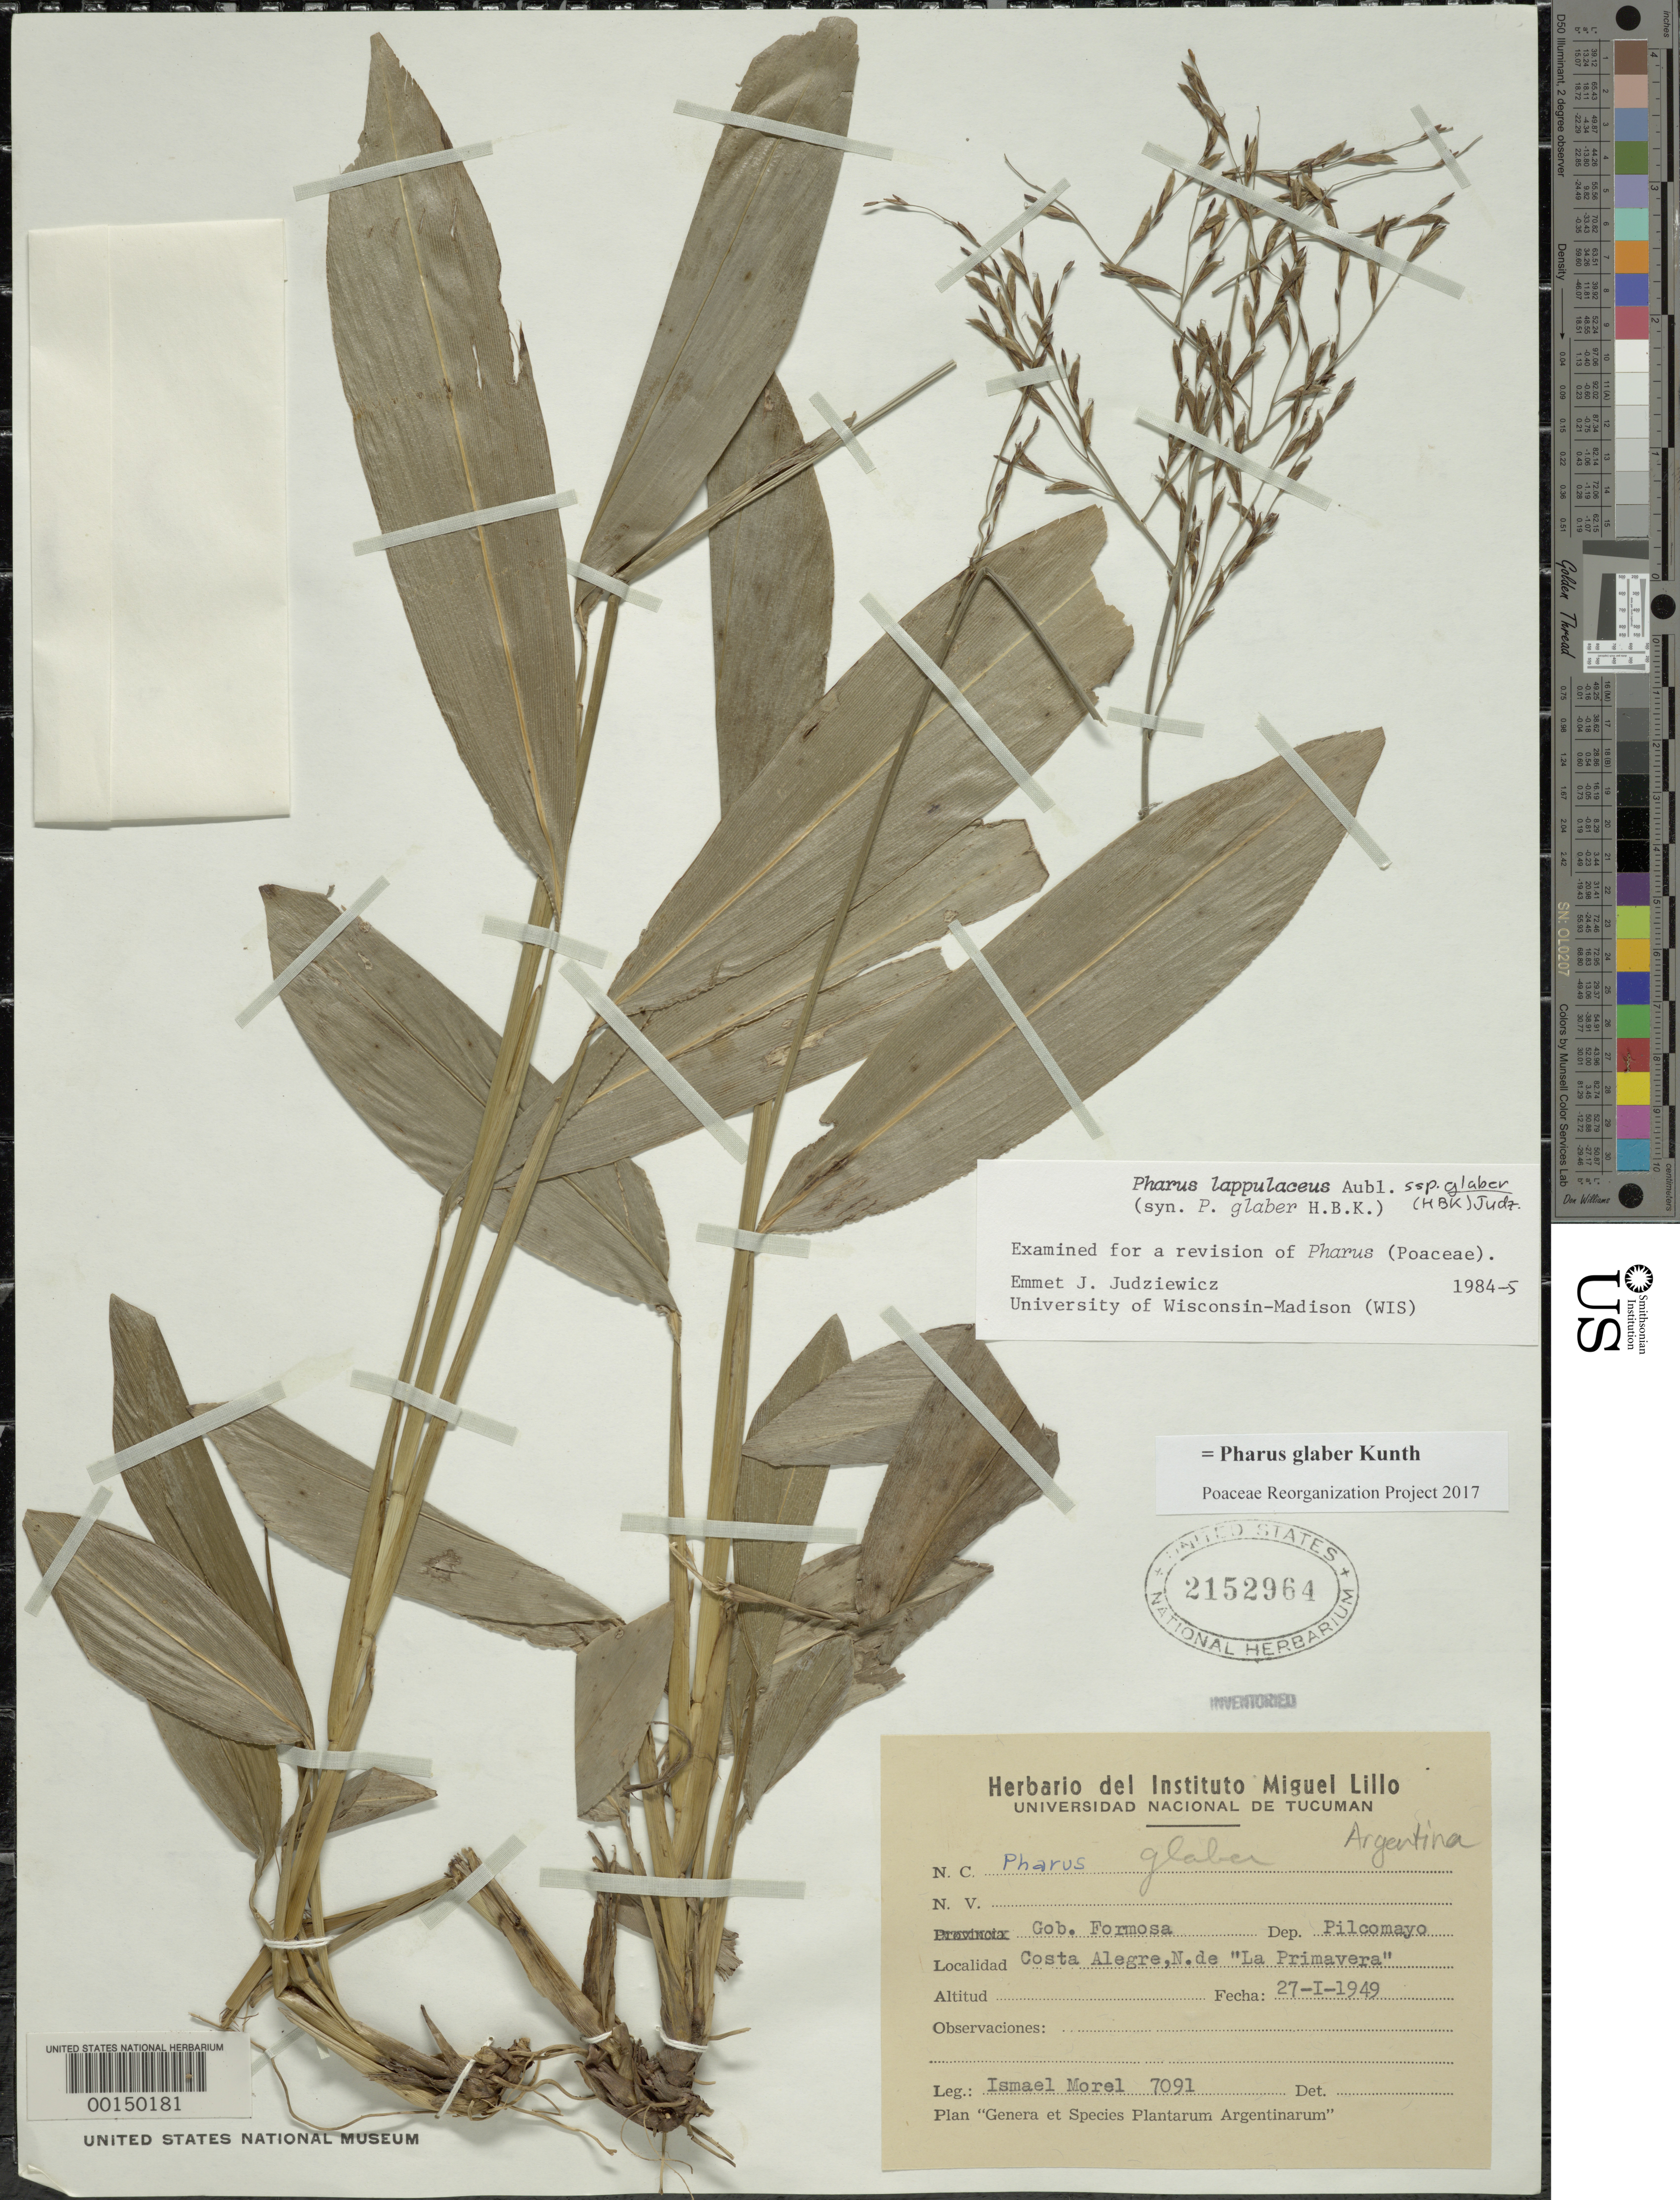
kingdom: Plantae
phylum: Tracheophyta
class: Liliopsida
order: Poales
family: Poaceae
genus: Pharus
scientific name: Pharus glaber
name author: Kunth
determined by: Poaceae Reorganization Project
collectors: I. Morel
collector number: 7091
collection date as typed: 27 Jan 1949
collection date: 1949-01-27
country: Argentina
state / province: Formosa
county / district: Pilcomayo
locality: Costa Alegre, N de "la Primavera"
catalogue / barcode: US 2152964